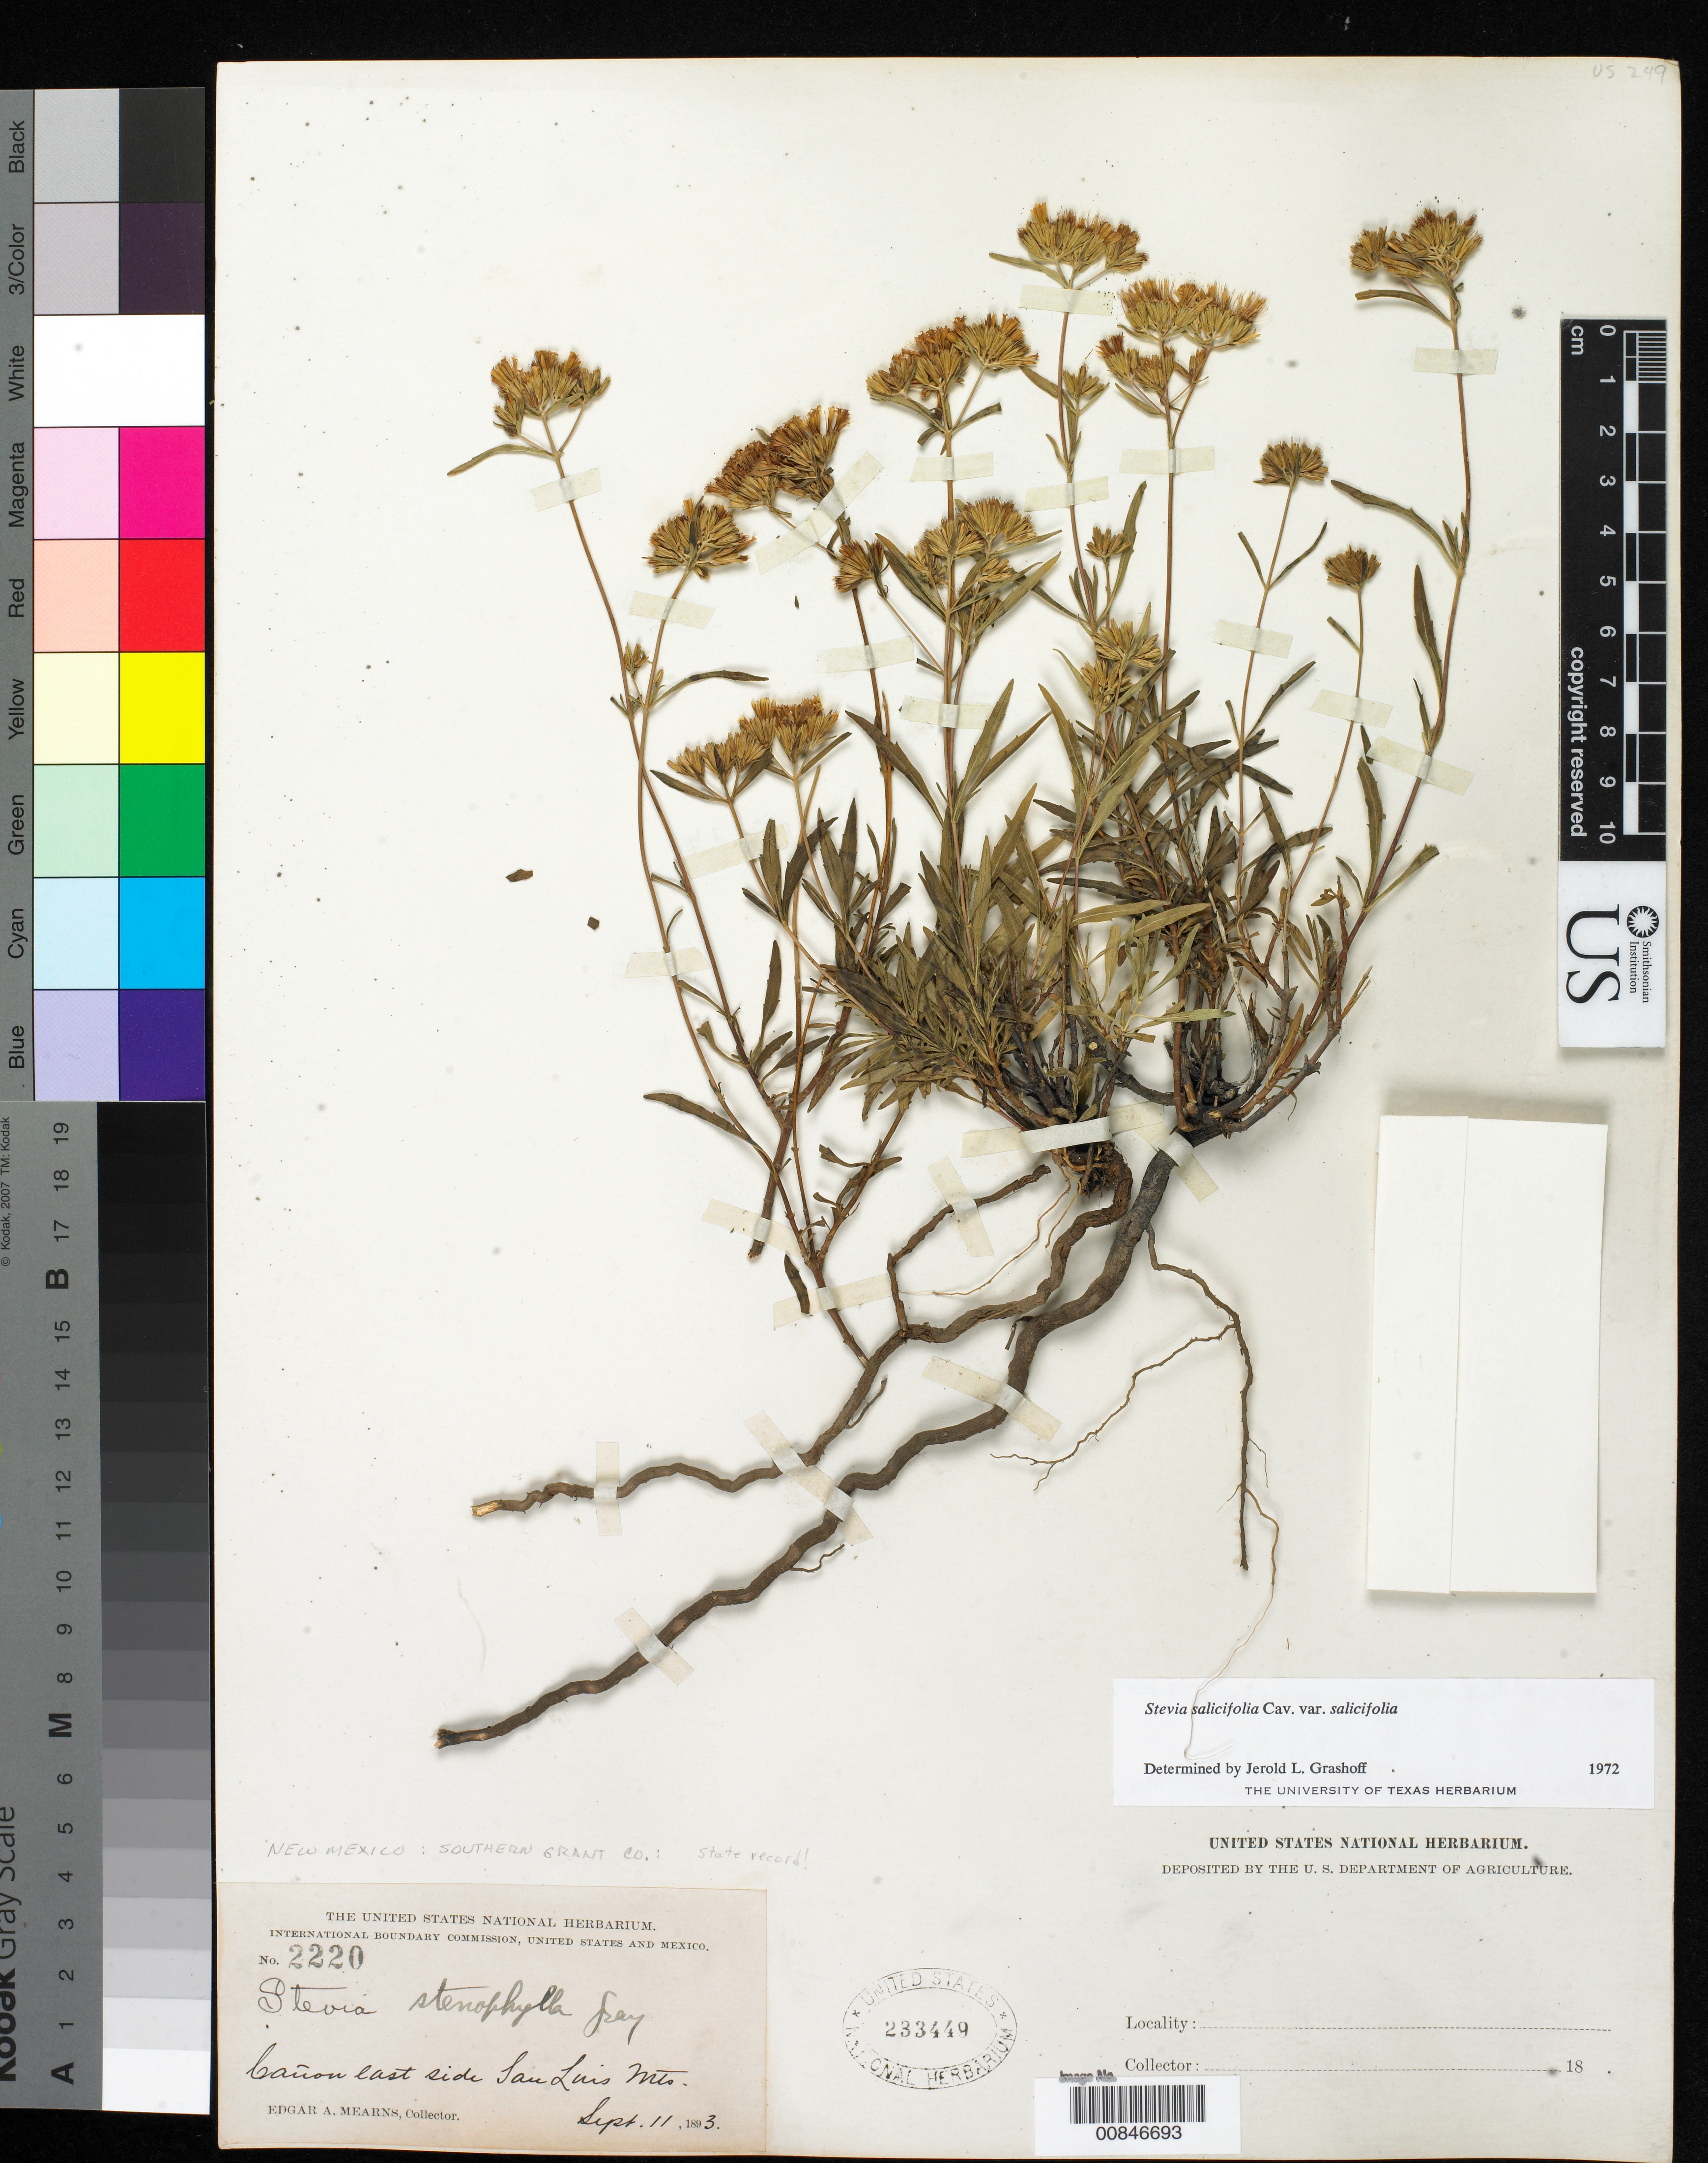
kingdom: Plantae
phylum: Tracheophyta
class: Magnoliopsida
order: Asterales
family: Asteraceae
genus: Stevia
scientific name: Stevia salicifolia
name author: Cav.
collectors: E. A. Mearns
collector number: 2220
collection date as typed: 11 Sep 1893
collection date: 1893-09-11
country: United States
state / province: New Mexico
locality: Cañon east side San Luis Mts.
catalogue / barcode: US 233449